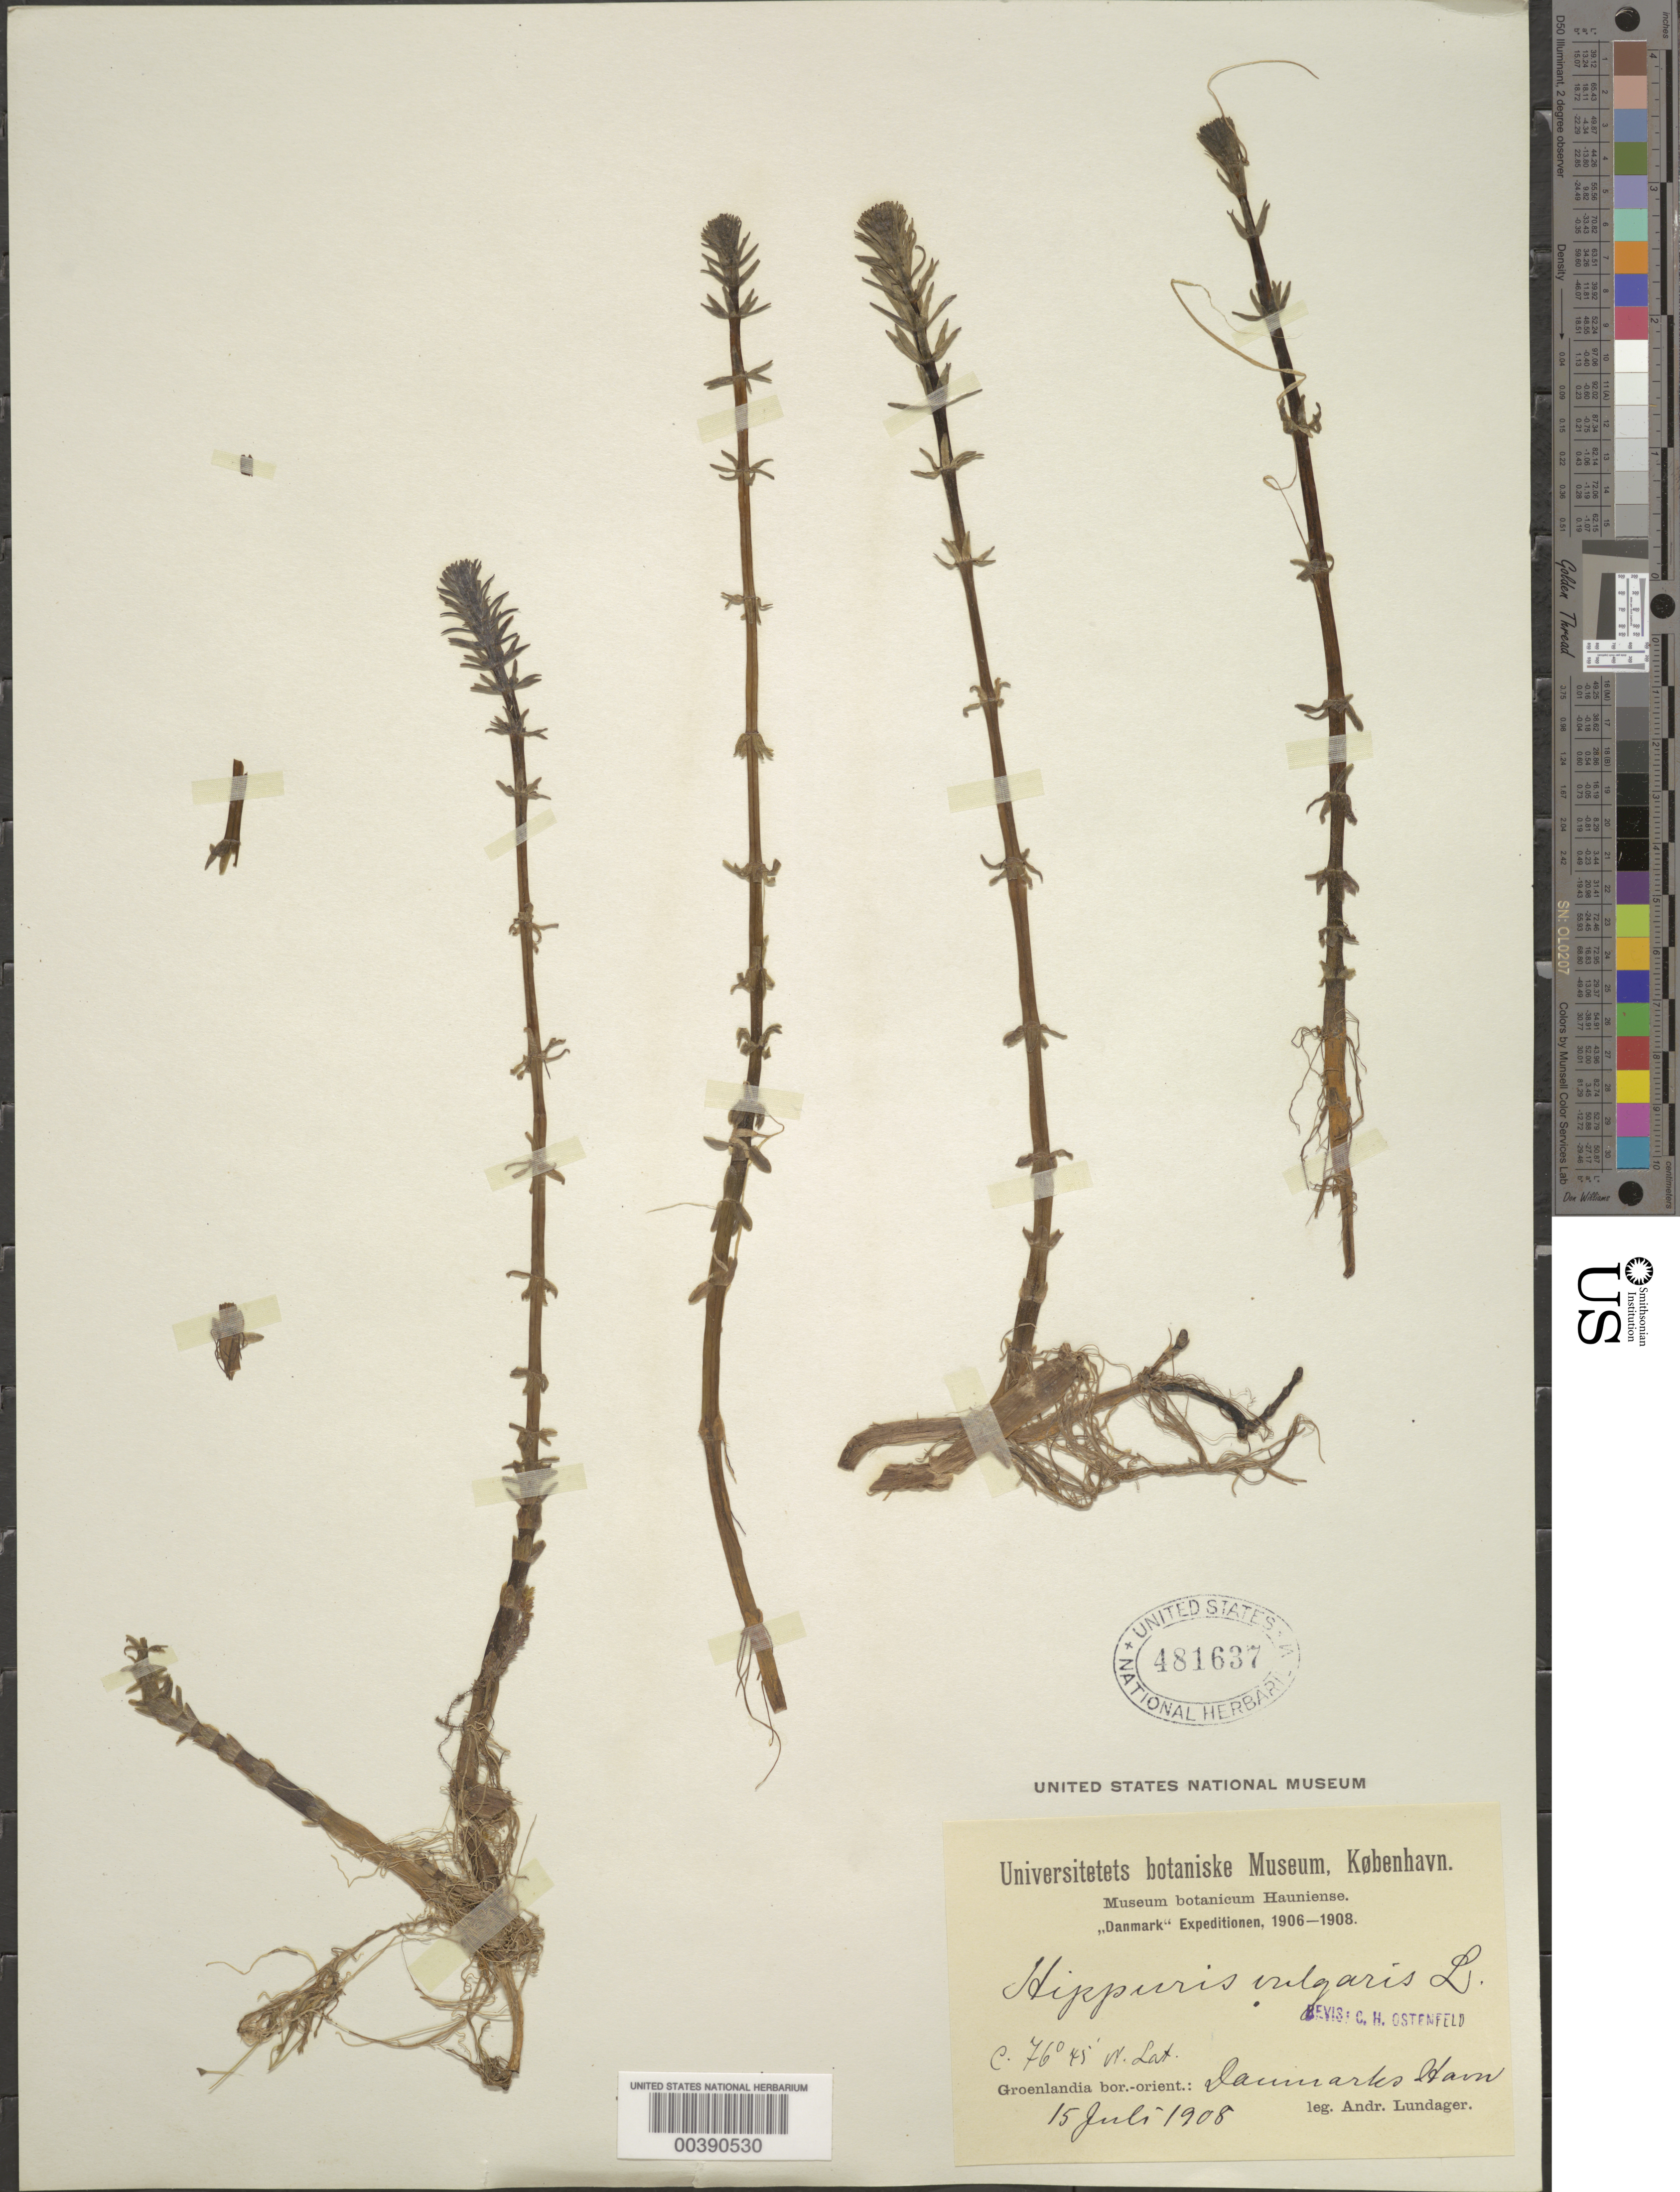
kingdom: Plantae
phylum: Tracheophyta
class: Magnoliopsida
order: Lamiales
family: Plantaginaceae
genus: Hippuris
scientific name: Hippuris vulgaris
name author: L.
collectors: A. Lundager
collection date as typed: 15 Jul 1908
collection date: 1908-07-15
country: Greenland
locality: (lat/long recorded as: lat=::: long=076:45:0:w)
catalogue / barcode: US 481637